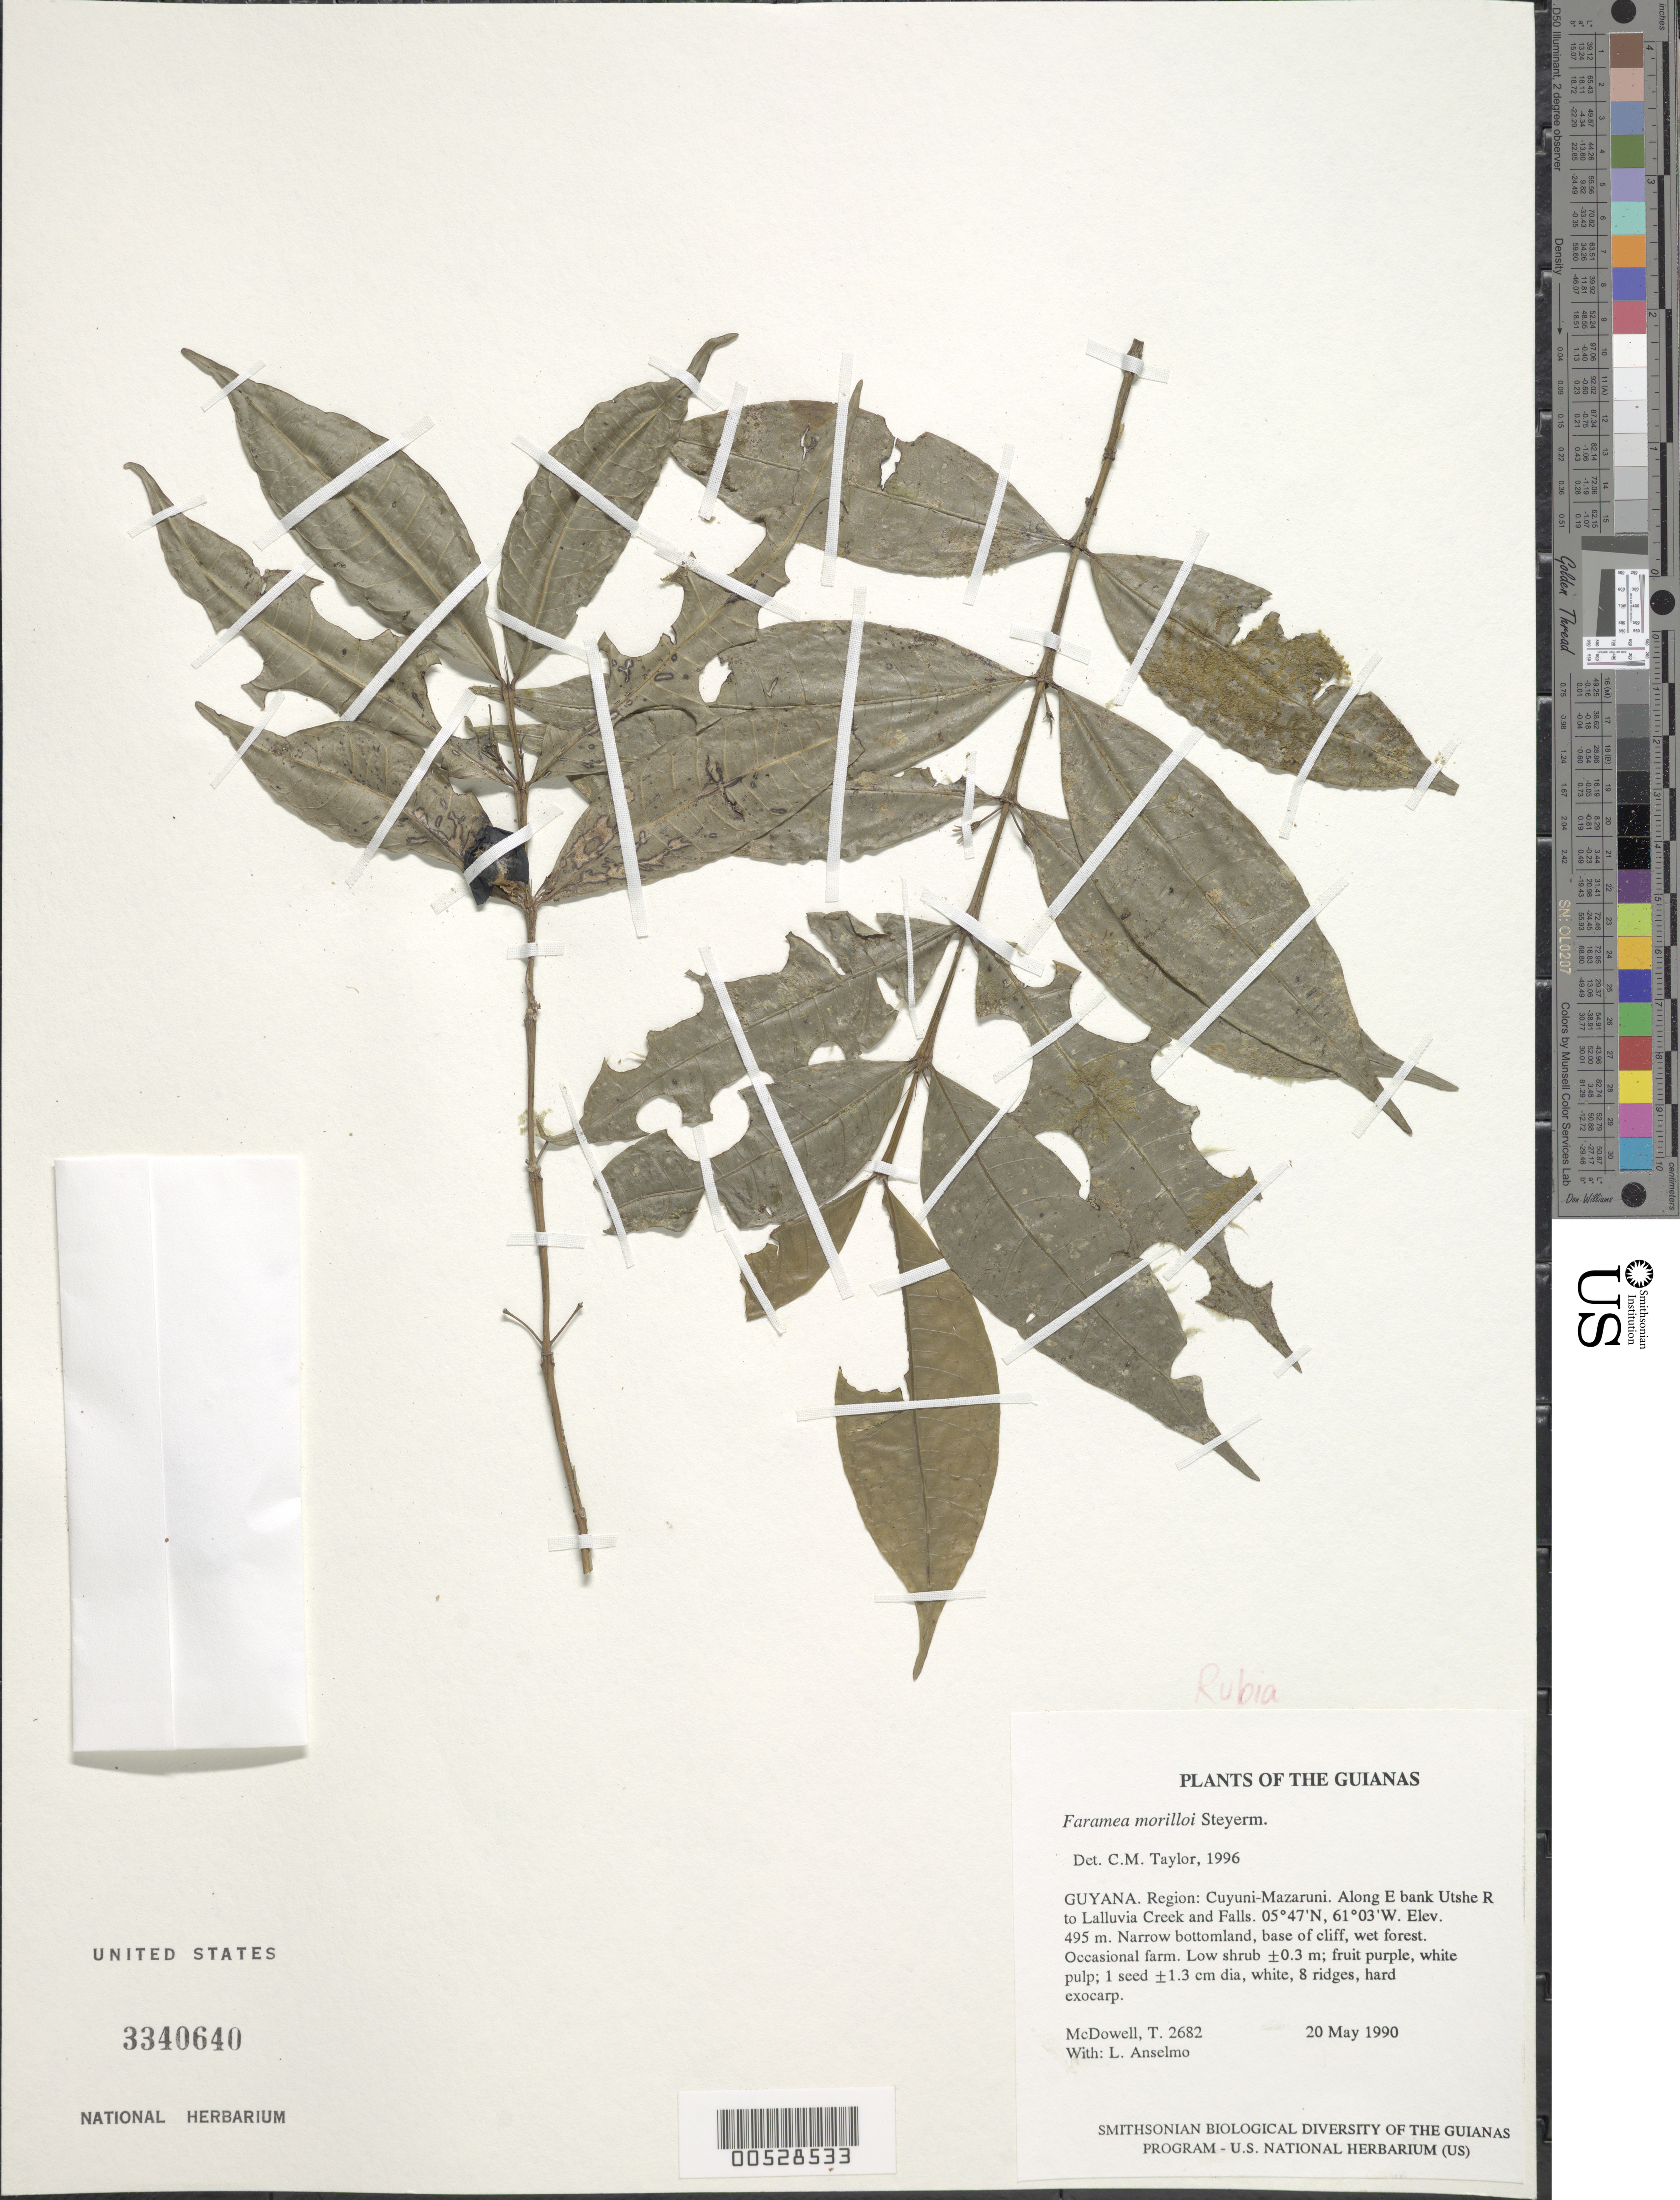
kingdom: Plantae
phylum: Tracheophyta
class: Magnoliopsida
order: Gentianales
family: Rubiaceae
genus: Faramea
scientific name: Faramea morilloi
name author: Steyerm.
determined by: Taylor, Charlotte M.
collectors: T. McDowell & L. Anselmo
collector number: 2682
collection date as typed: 20 May 1990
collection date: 1990-05-20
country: Guyana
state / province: Cuyuni-Mazaruni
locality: Along E bank Utshi R, from falls above Paruima Mission to Lalluvia Creek and Falls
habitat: Narrow bottomland, base of cliff, wet forest. Occasional farm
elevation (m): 495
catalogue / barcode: US 3340640